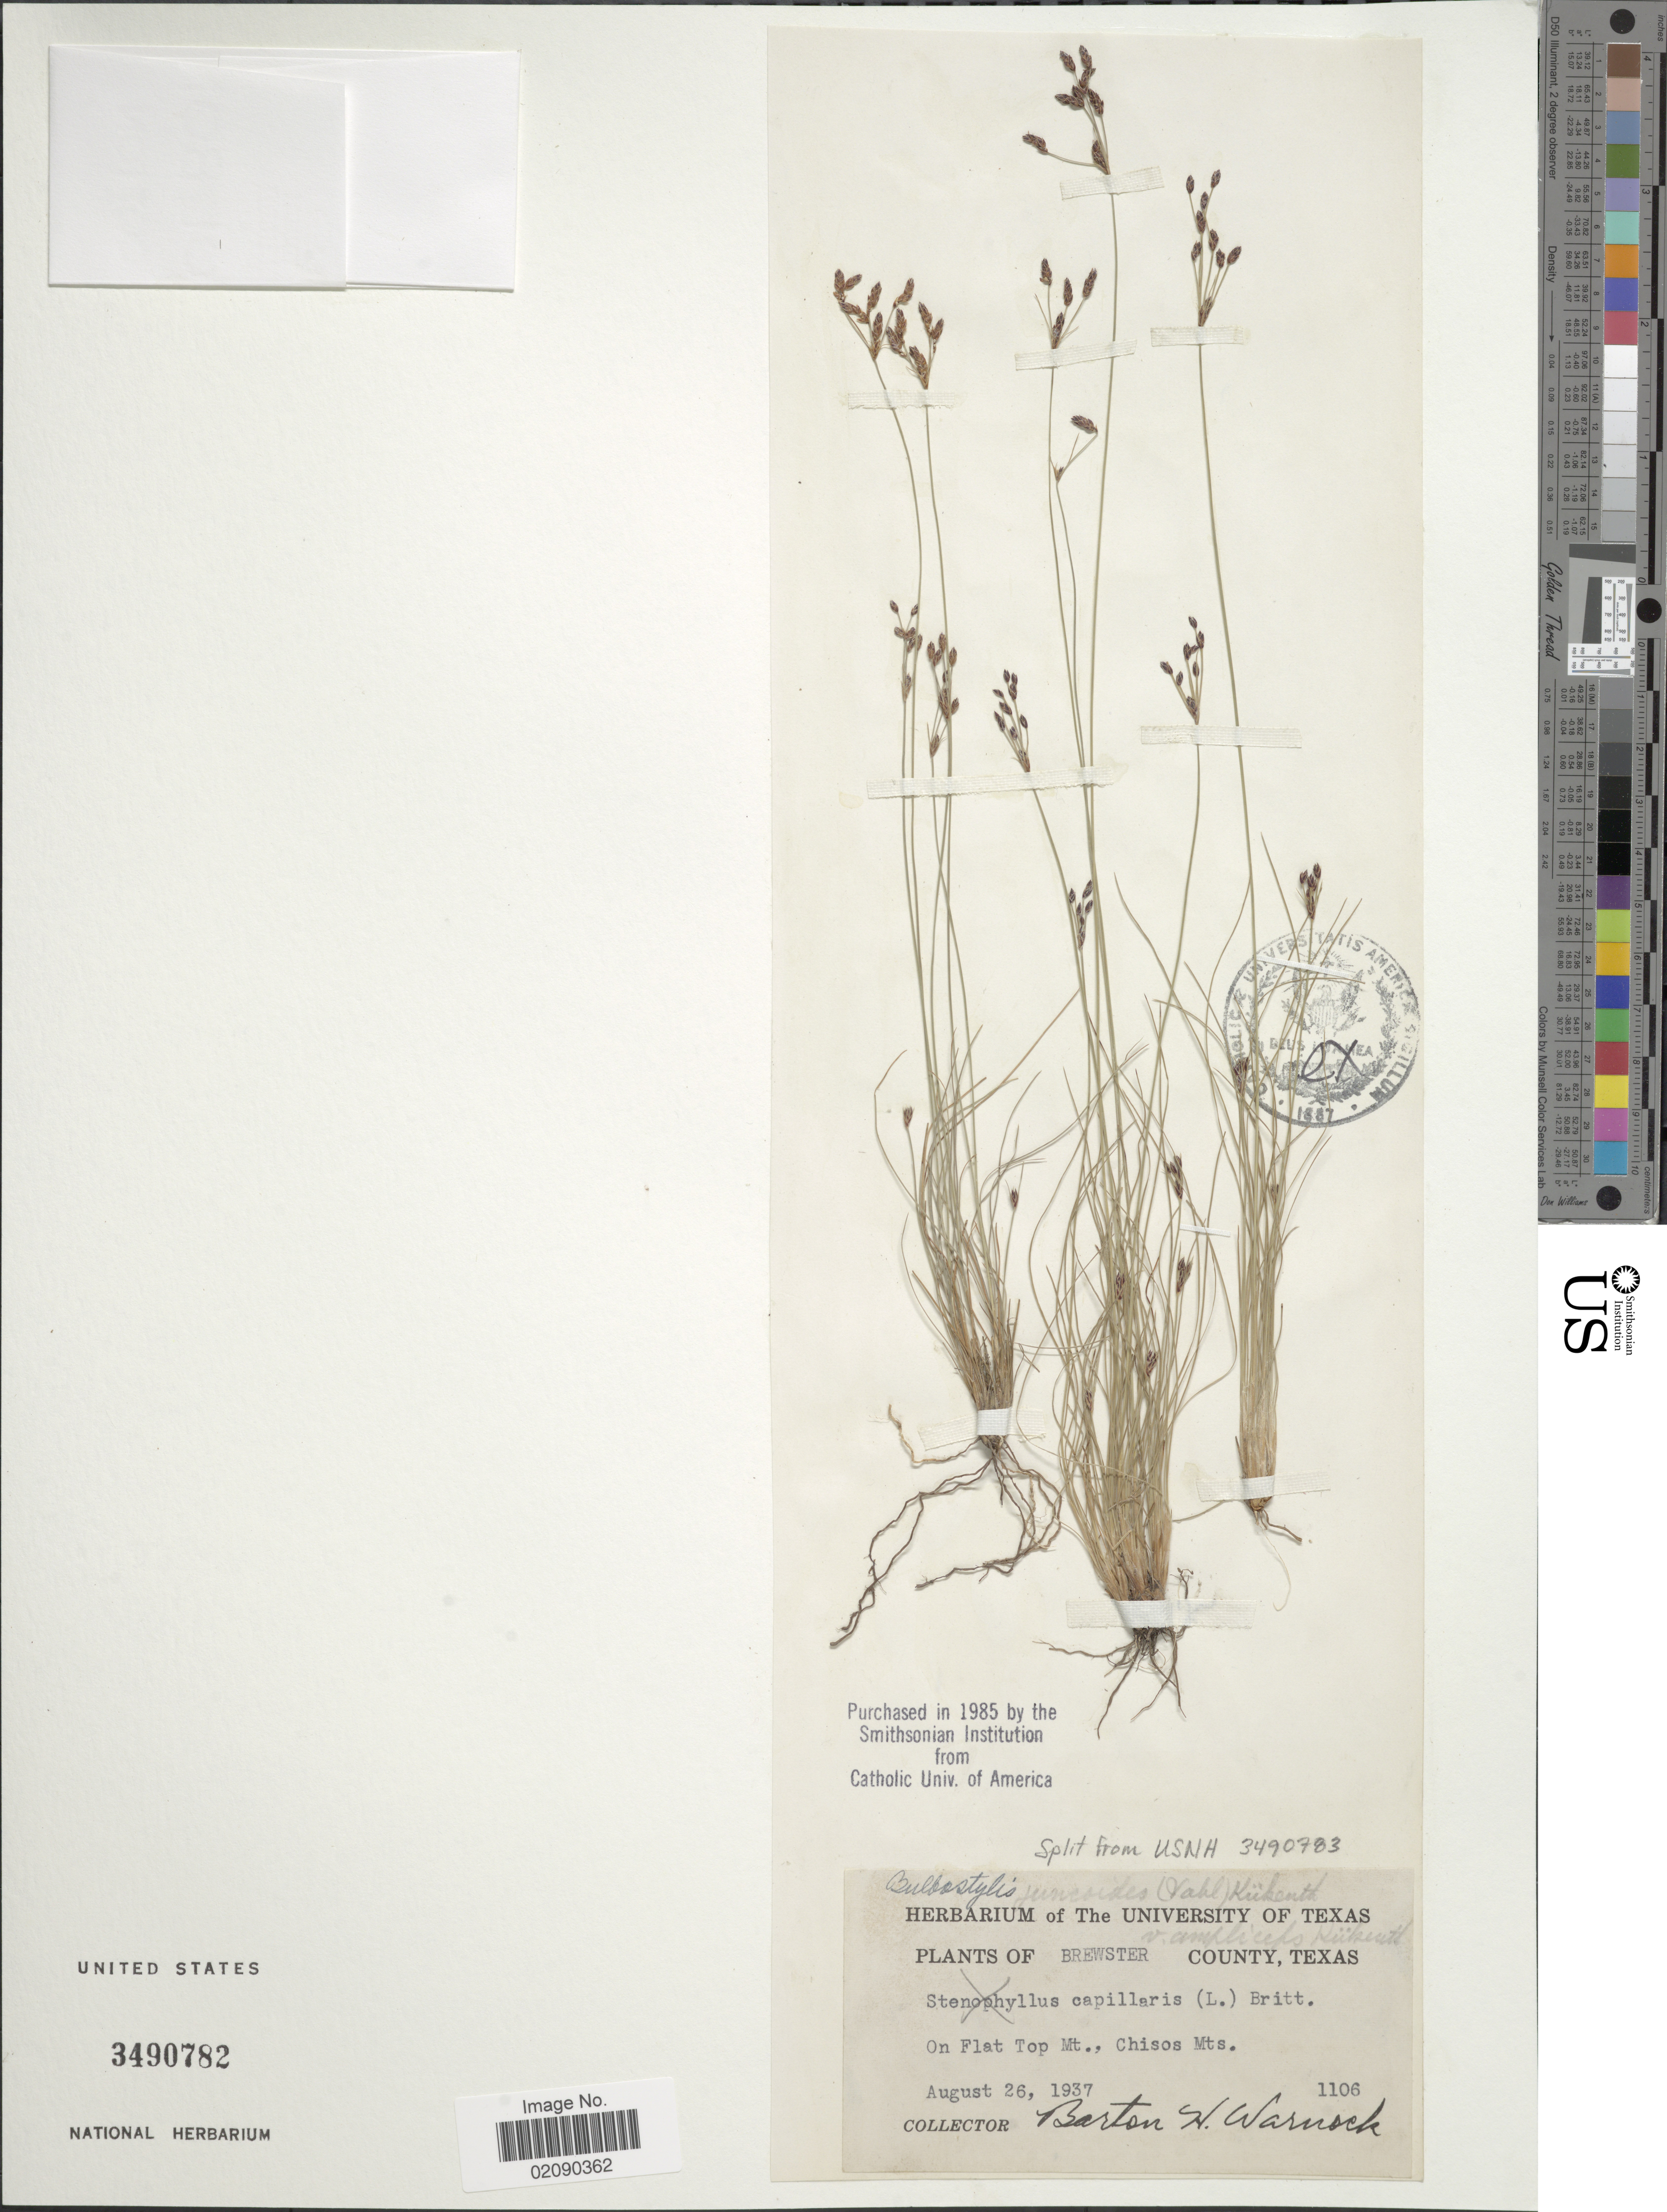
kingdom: Plantae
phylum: Tracheophyta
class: Liliopsida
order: Poales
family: Cyperaceae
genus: Bulbostylis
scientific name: Bulbostylis juncoides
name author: (Vahl) Kük. ex Herter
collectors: B. H. Warnock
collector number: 1106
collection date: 1937-08-26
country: United States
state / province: Texas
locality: Brewster County. On Flat Top Mt., Chisos Mts.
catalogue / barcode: US 3490782